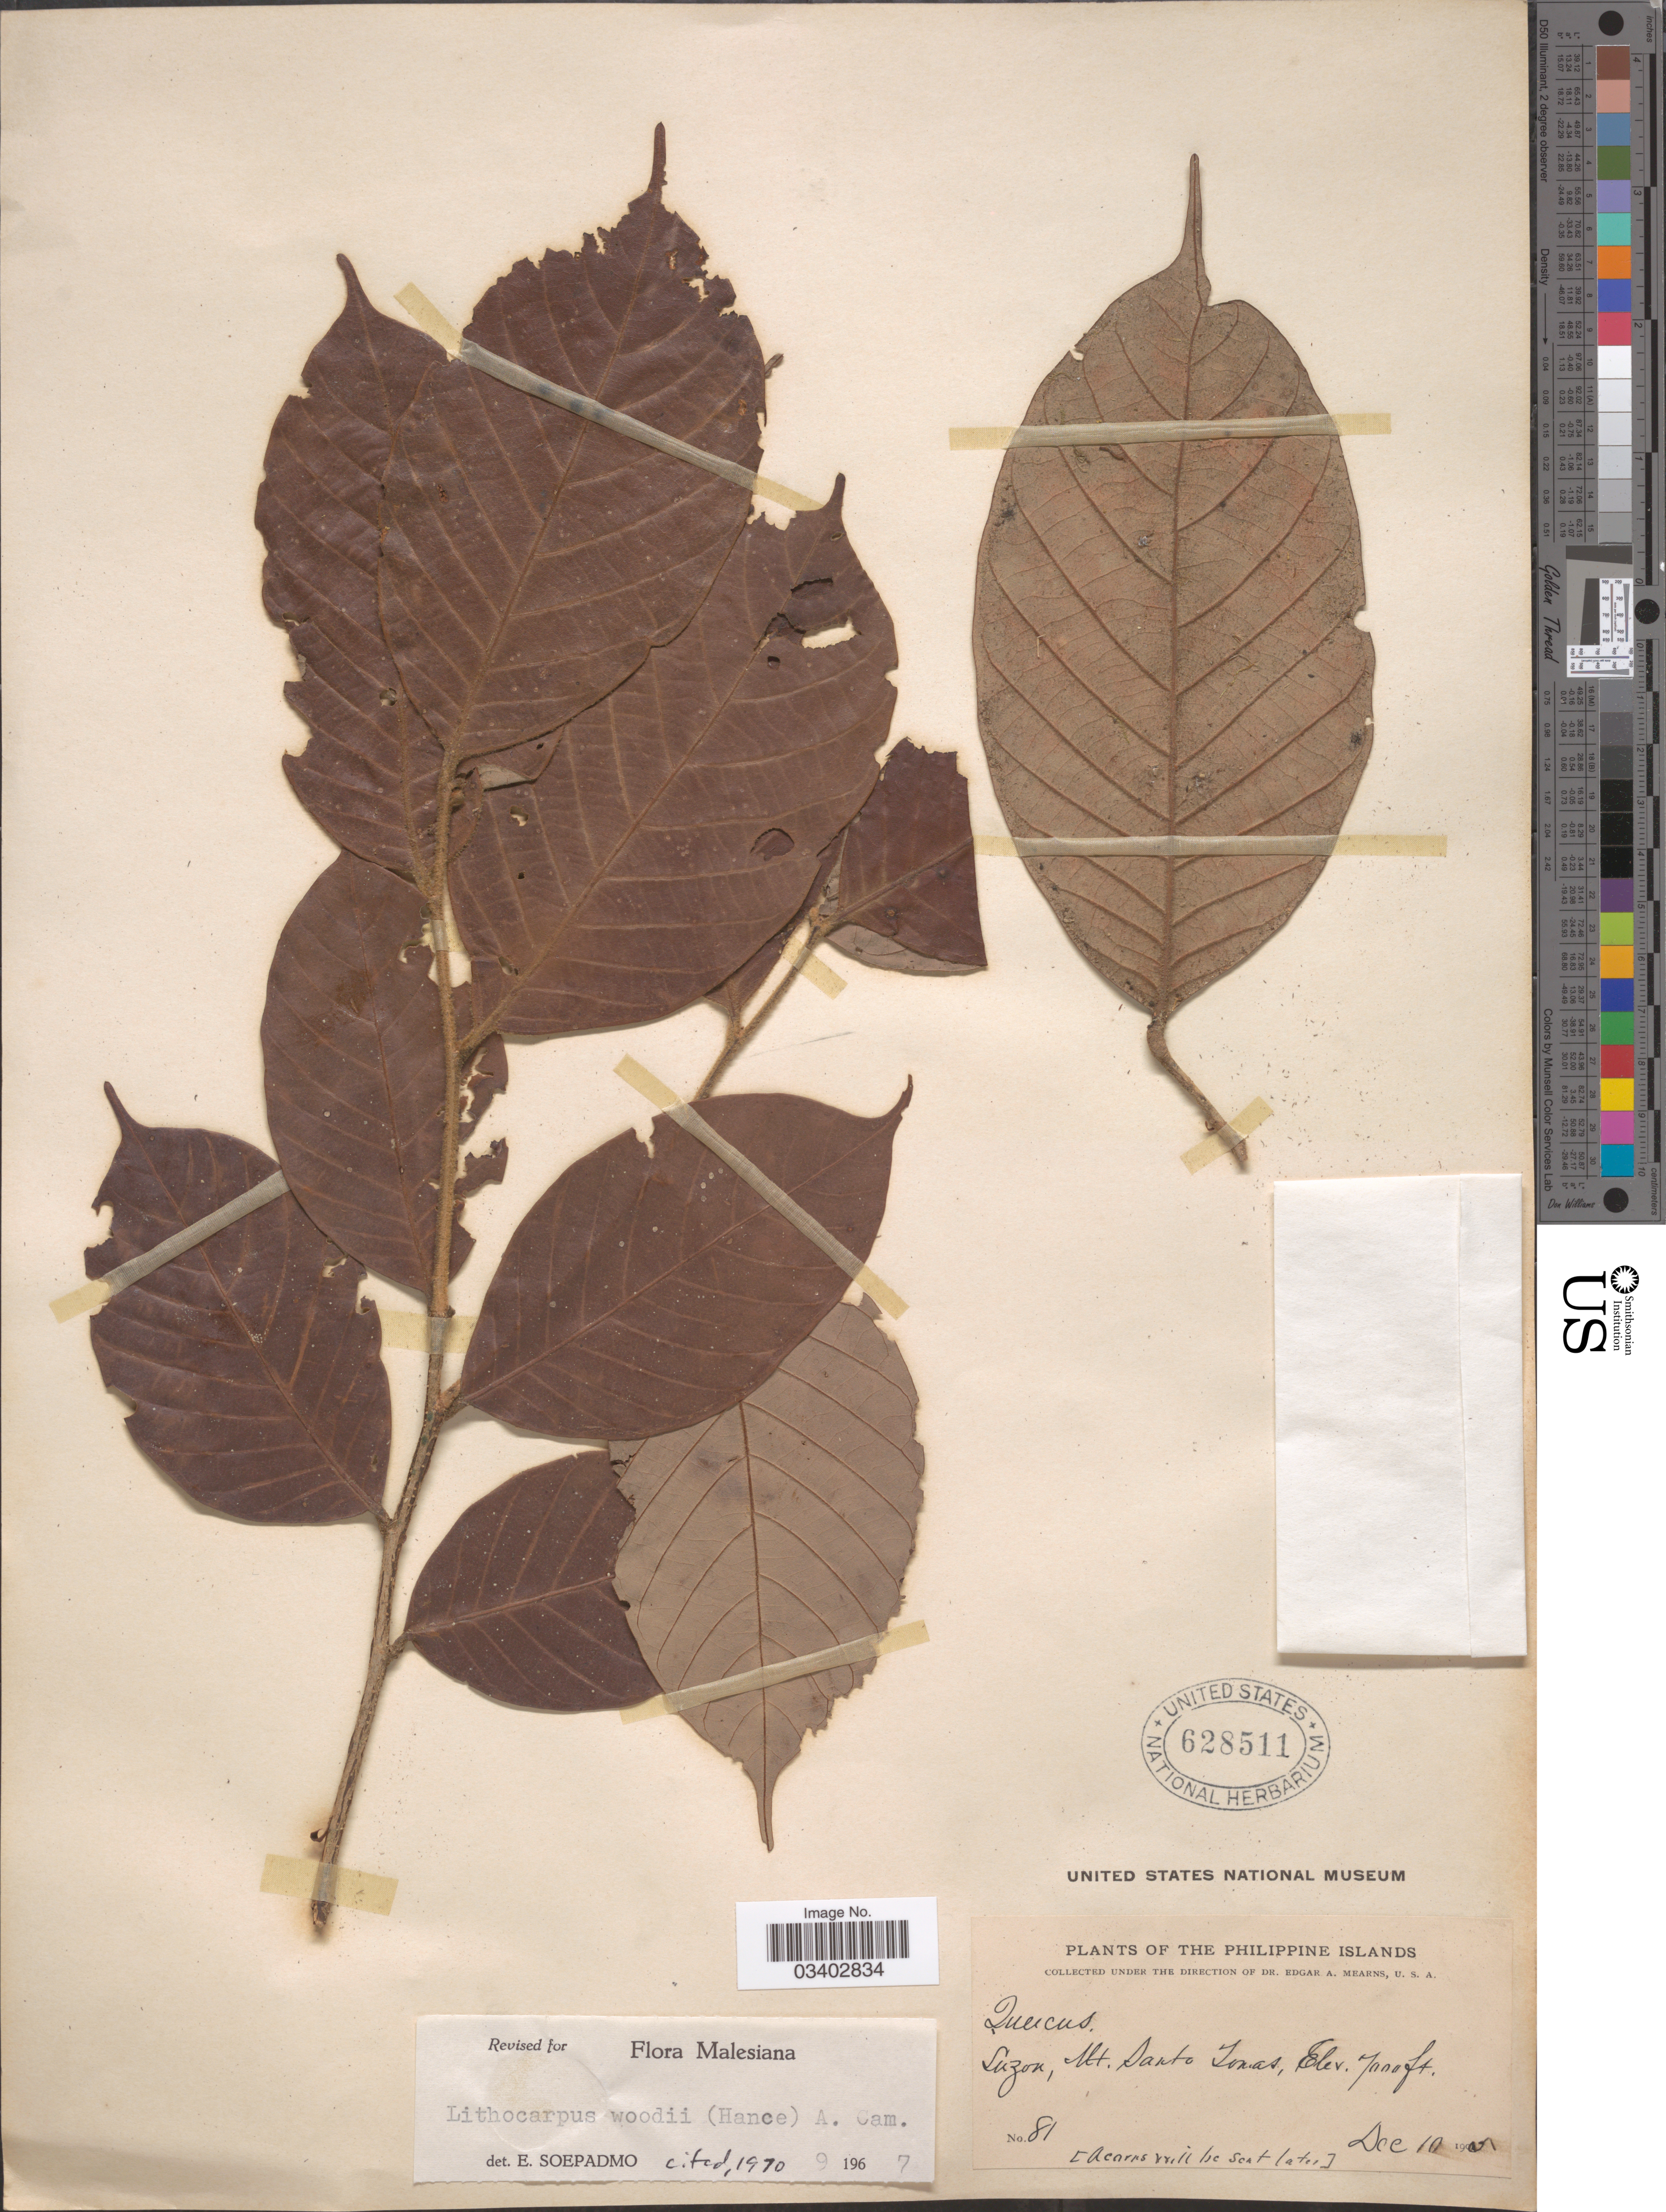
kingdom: Plantae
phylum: Tracheophyta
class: Magnoliopsida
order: Fagales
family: Fagaceae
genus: Lithocarpus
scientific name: Lithocarpus woodii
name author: (Hance) A. Camus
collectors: E. A. Mearns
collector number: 81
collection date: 1905-12-10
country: Philippines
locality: Luzon, Mt. Santo Tomas.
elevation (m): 2134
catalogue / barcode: US 628511